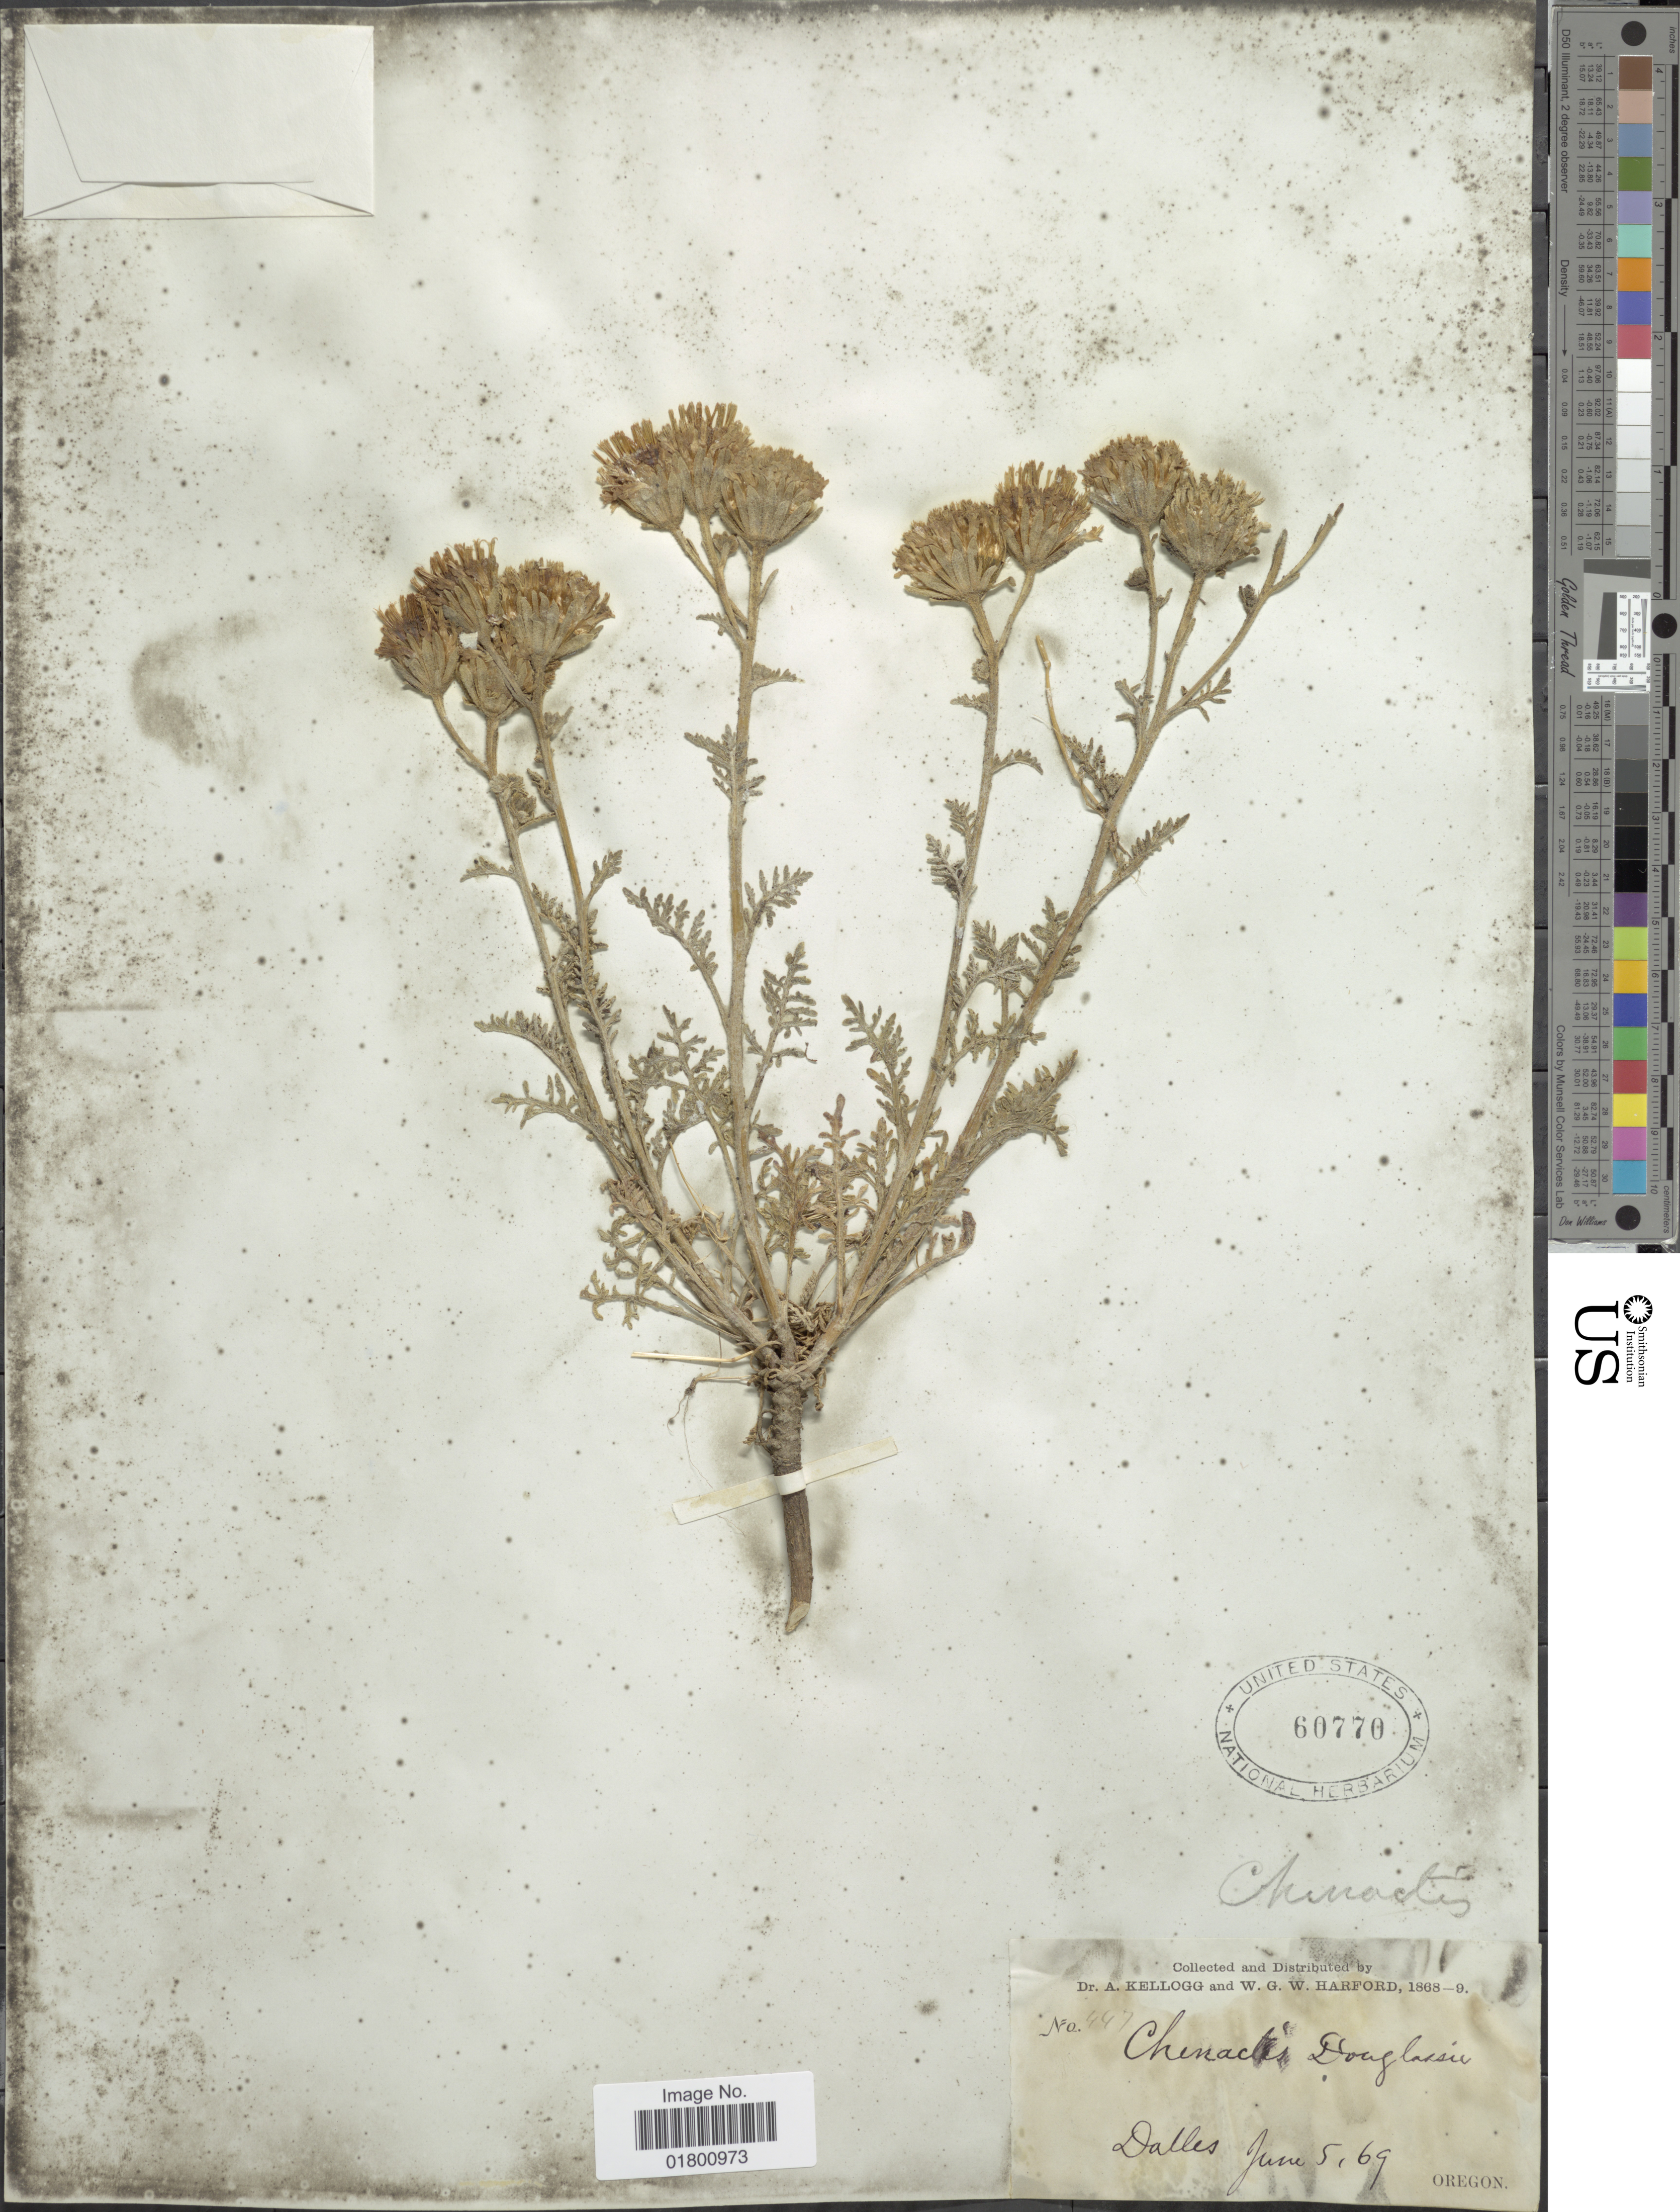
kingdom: Plantae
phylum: Tracheophyta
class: Magnoliopsida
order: Asterales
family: Asteraceae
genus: Chaenactis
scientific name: Chaenactis douglasii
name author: Hook. & Arn.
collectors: A. Kellogg & W. G. W. Harford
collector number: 447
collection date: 1869-06-05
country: United States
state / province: Oregon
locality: Dalles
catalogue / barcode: US 60770